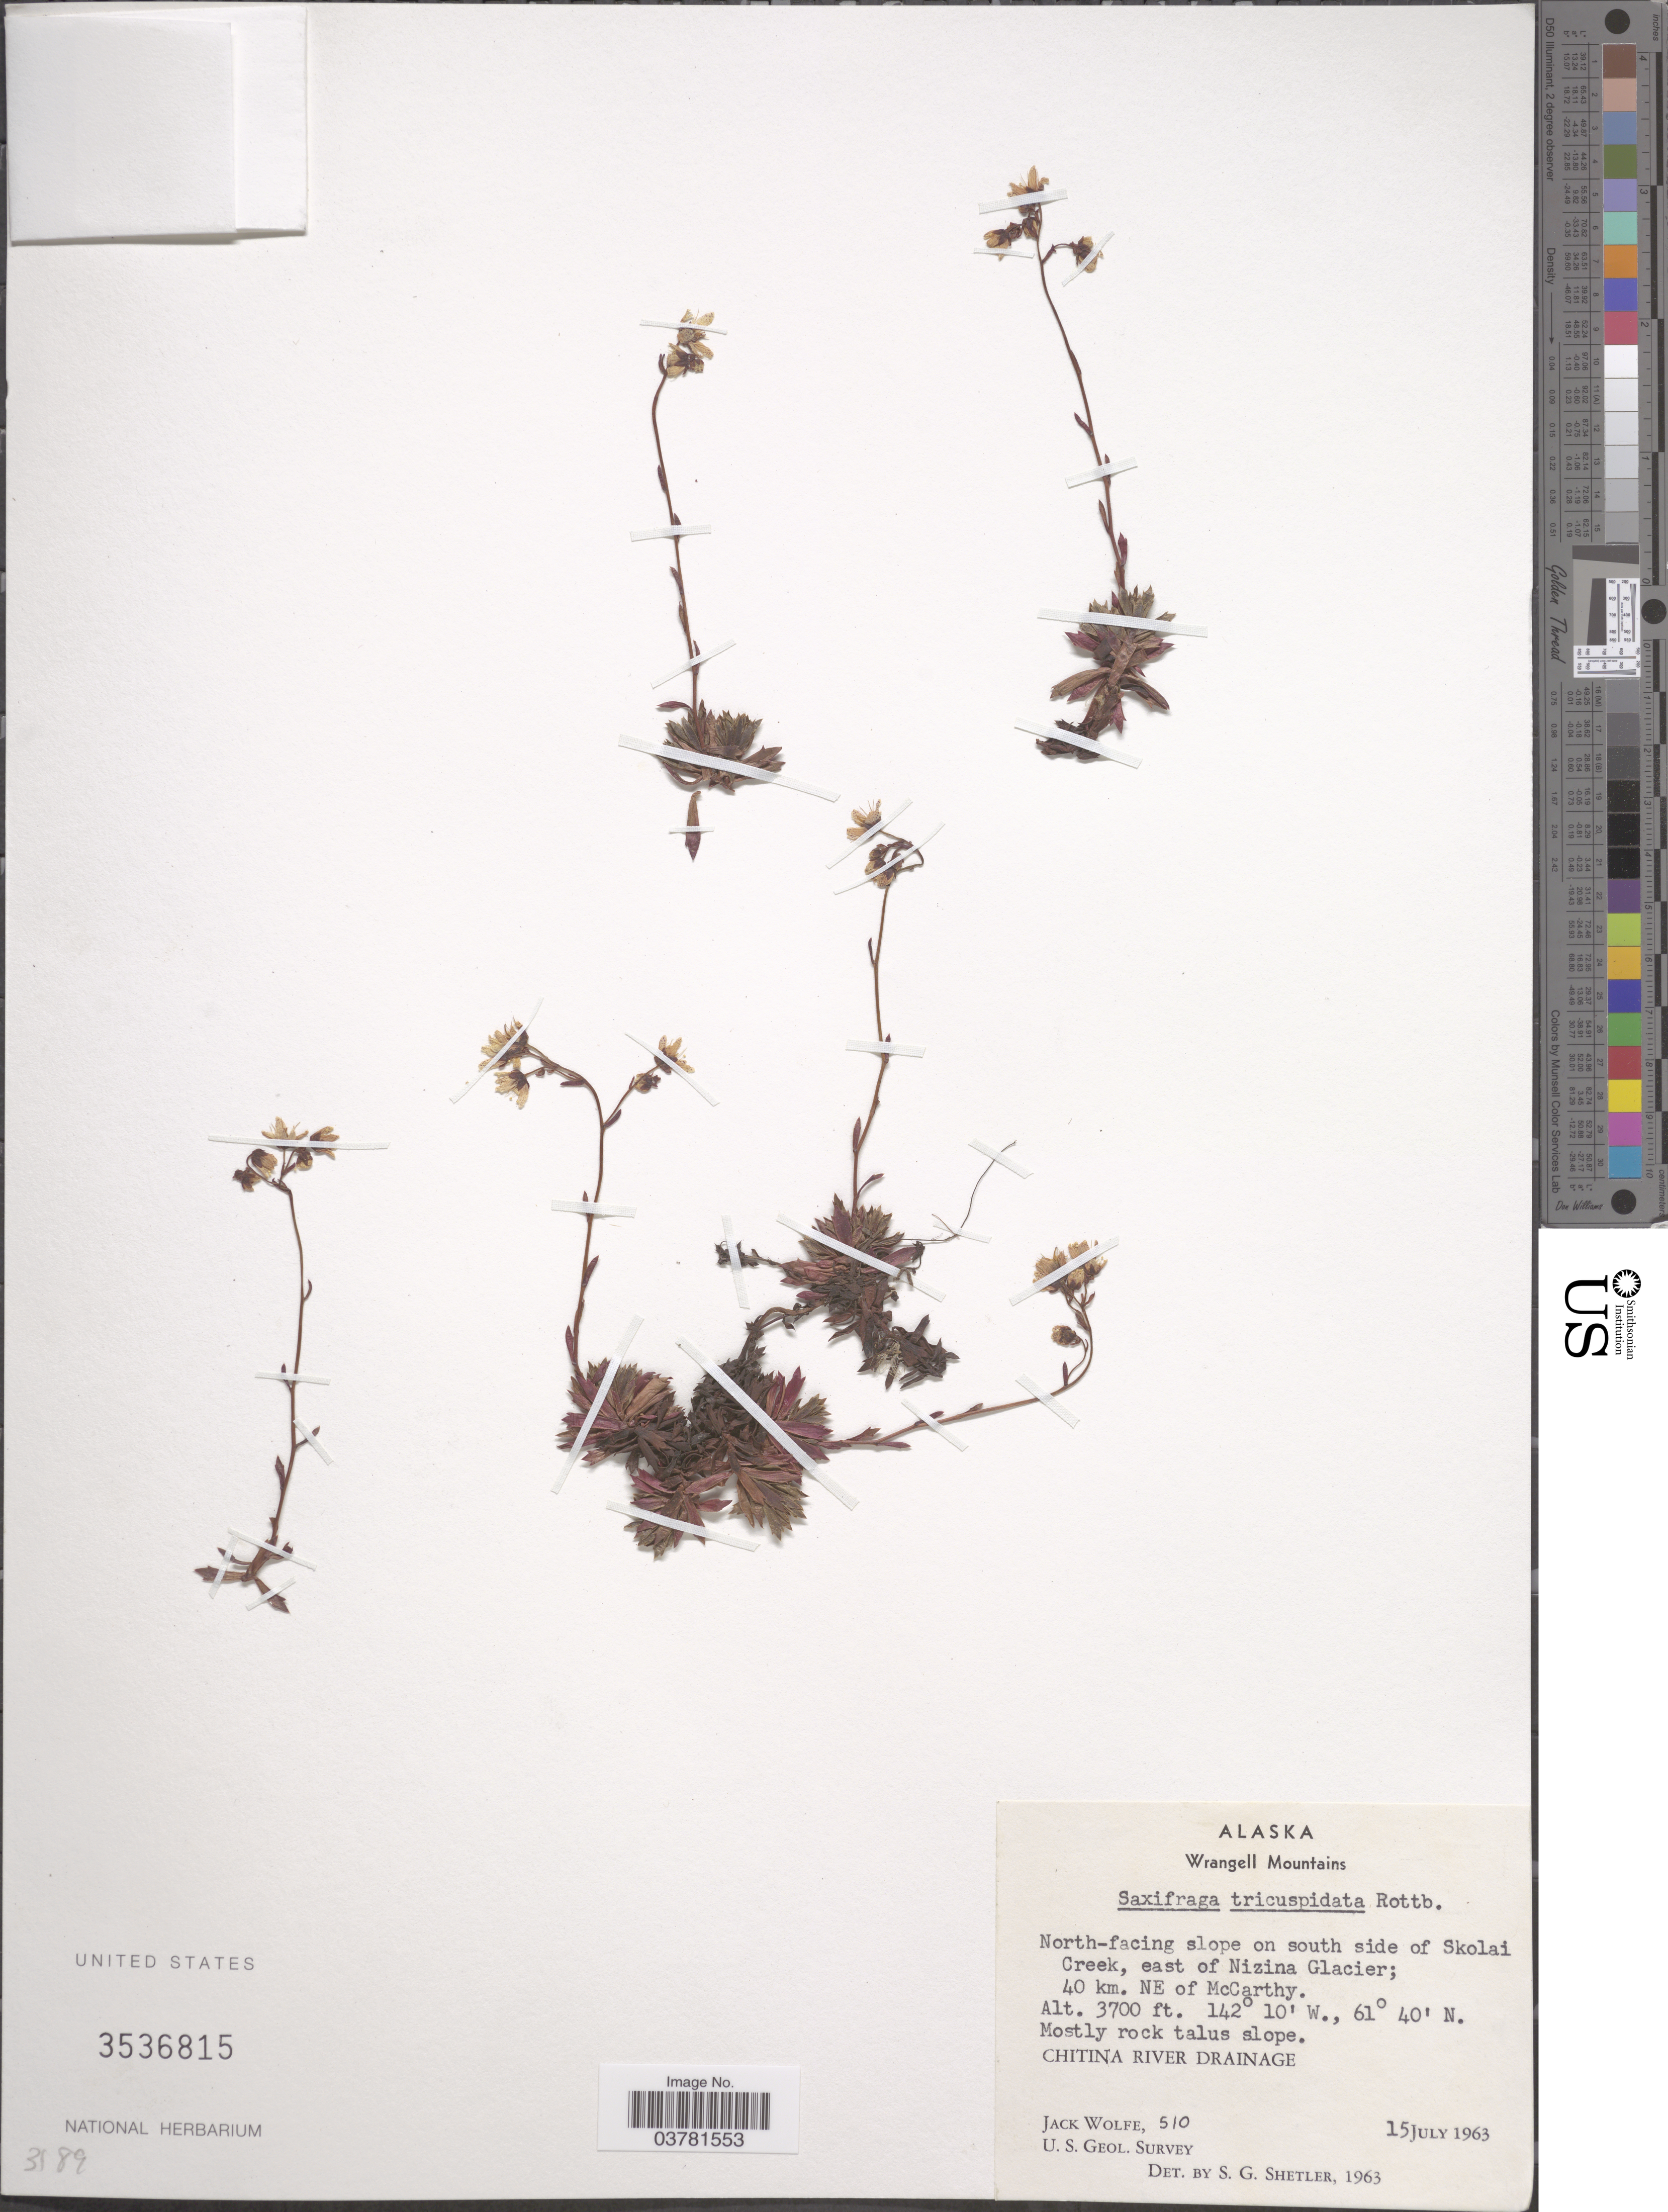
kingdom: Plantae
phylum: Tracheophyta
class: Magnoliopsida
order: Saxifragales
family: Saxifragaceae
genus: Saxifraga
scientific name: Saxifraga tricuspidata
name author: Rottb.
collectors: J. Wolfe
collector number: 510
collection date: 1963-07-15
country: United States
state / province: Alaska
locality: Wrangell Mountains. North-facing slope on south side of Skolai Creek, east of Nizina Glacier; 40 km. NE of McCarthy. Mostly rock talus slope. Chitina River Drainage. U.S. Geol. Survey.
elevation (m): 1128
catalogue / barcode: US 3536815